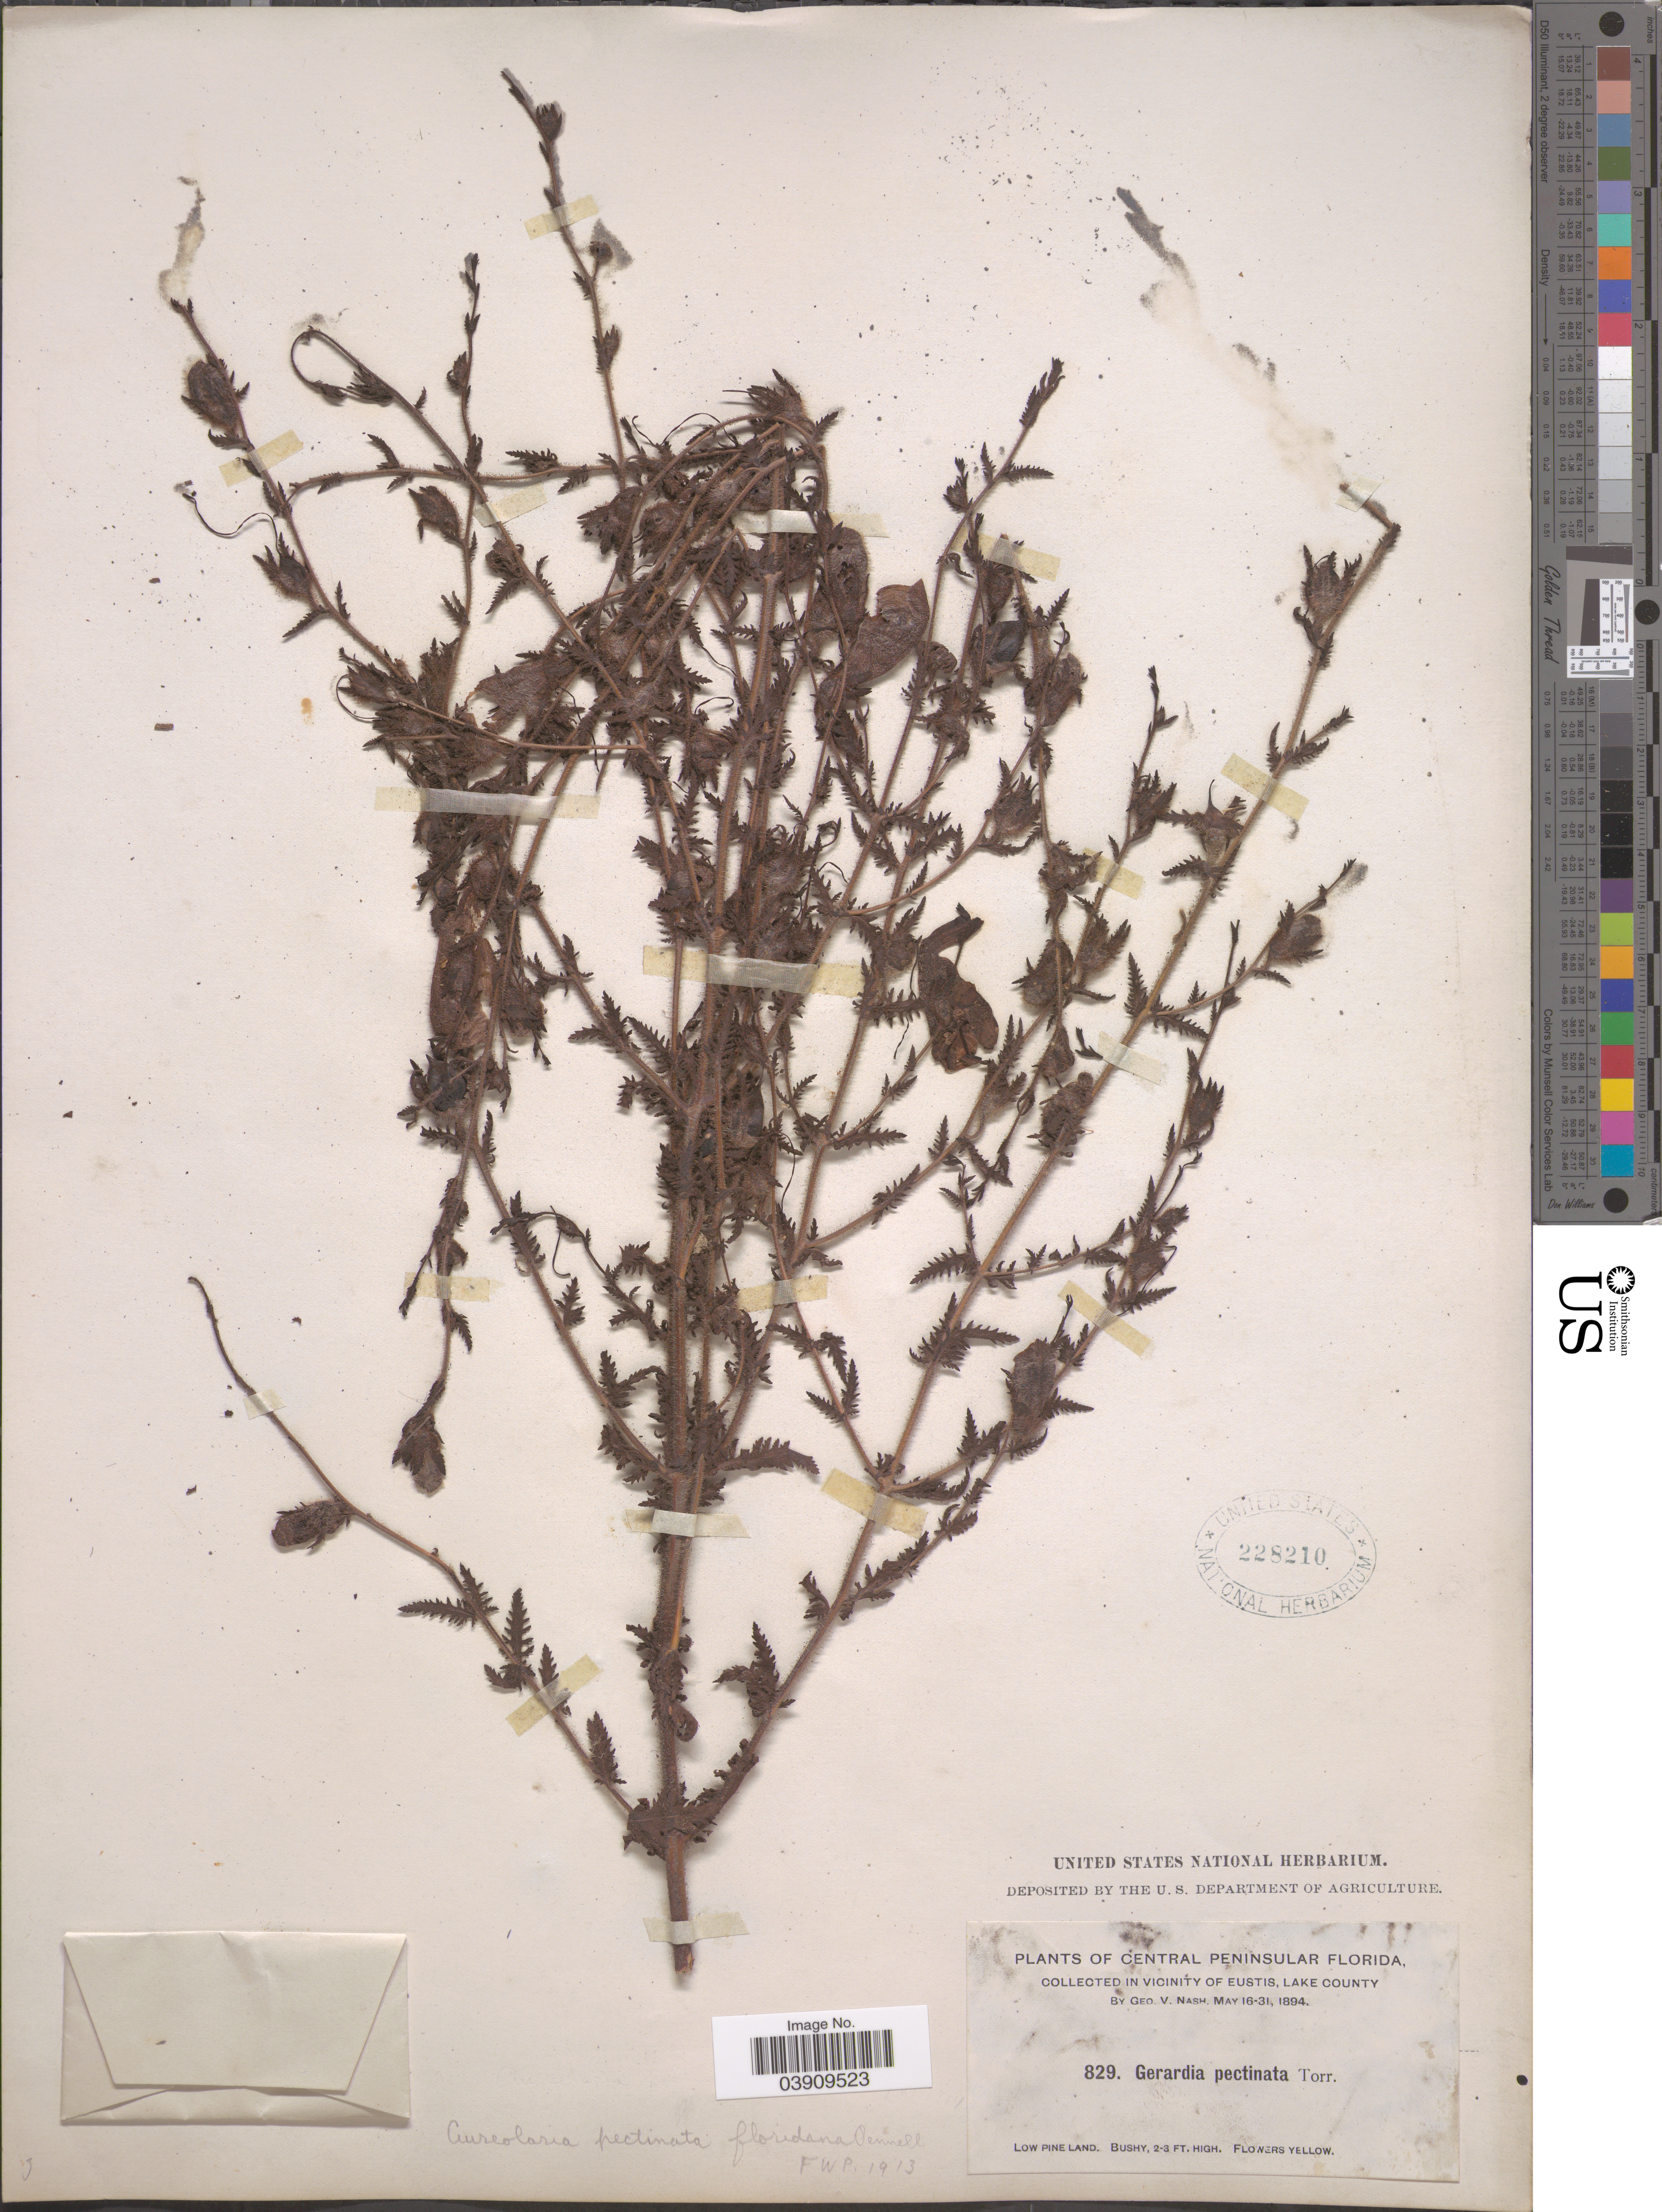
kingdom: Plantae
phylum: Tracheophyta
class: Magnoliopsida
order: Lamiales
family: Orobanchaceae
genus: Aureolaria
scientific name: Aureolaria pectinata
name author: (Nutt.) Pennell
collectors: G. V. Nash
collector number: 829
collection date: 1894-05-16/1894-05-31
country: United States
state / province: Florida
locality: Central Peninsular Florida. In Vicinity of Eustis, Lake County.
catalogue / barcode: US 228210